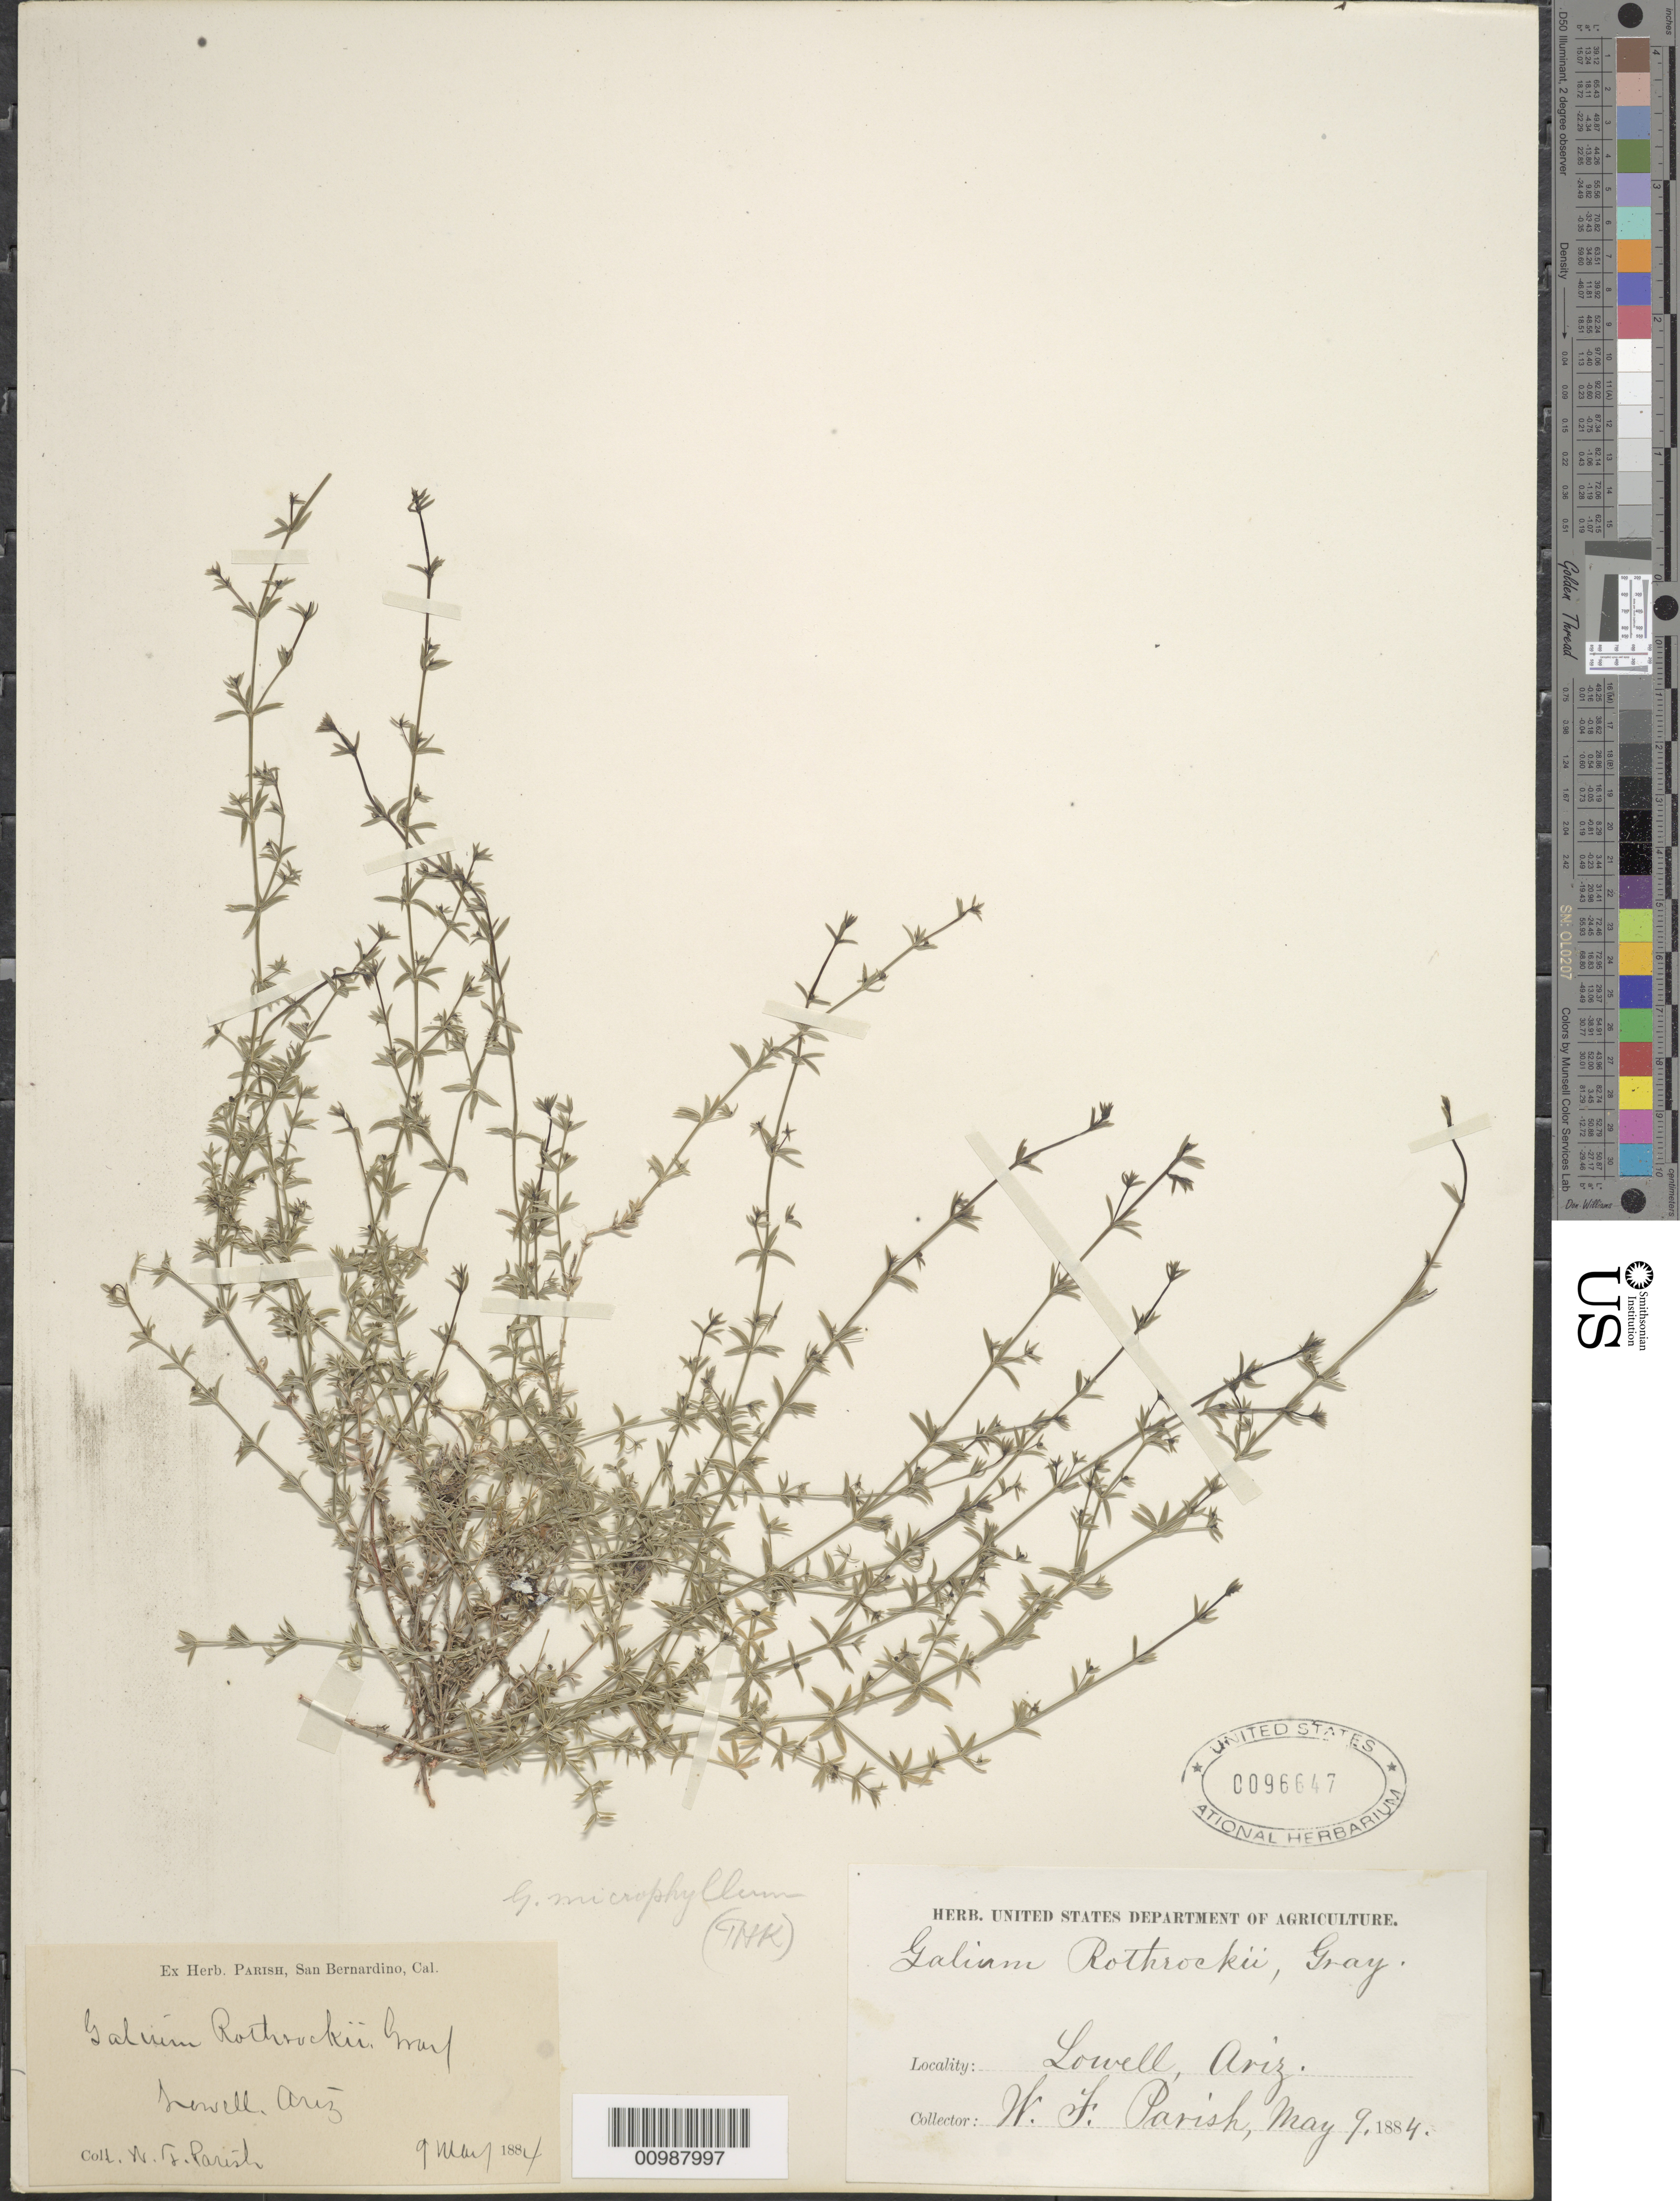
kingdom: Plantae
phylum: Tracheophyta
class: Magnoliopsida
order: Gentianales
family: Rubiaceae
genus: Galium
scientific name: Galium microphyllum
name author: A. Gray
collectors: W. F. Parish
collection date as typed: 09 May 1884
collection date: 1884-05-09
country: United States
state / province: Arizona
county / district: Cochise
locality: Lowell.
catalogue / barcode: US 96647